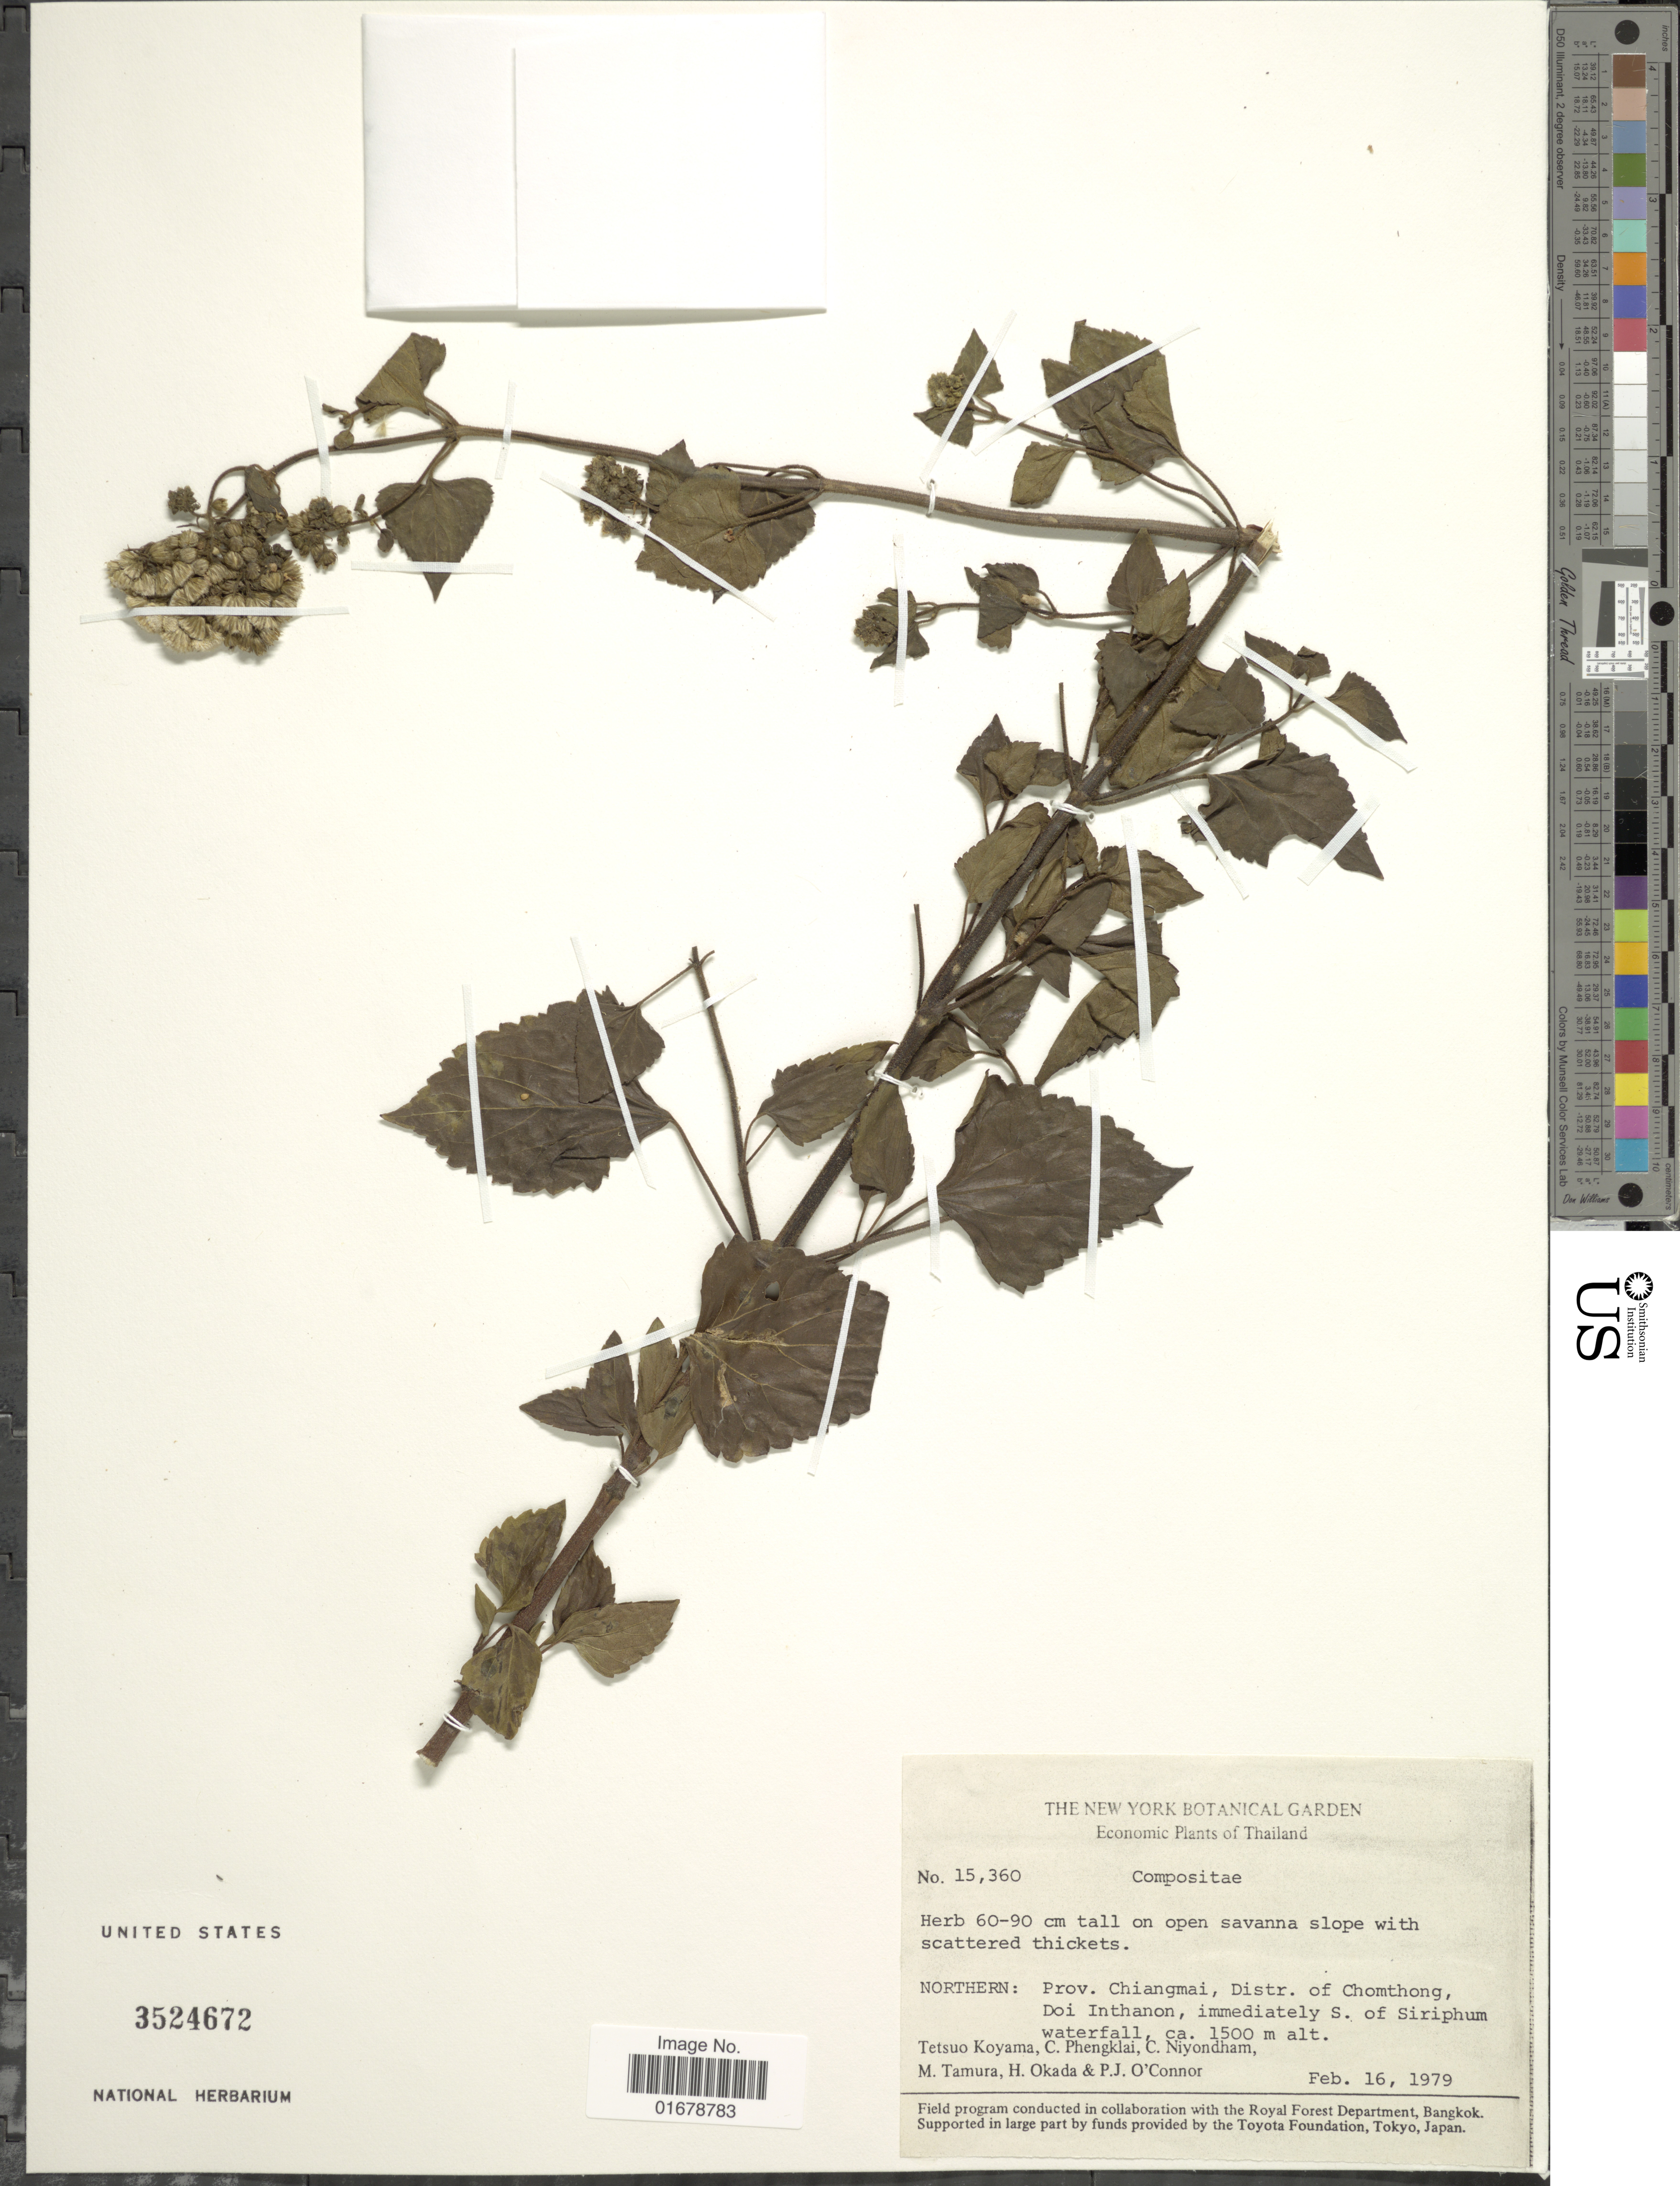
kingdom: Plantae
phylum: Tracheophyta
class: Magnoliopsida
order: Asterales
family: Asteraceae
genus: Ageratina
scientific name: Ageratina adenophora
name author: (Spreng.) R.M. King & H. Rob.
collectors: T. Koyama, C. Phengklai, C. Niyondham, M. Tamura & et al.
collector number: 15360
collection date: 1979-02-16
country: Thailand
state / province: Chiang Mai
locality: Northern: Prov. Chiangmai, Distri. of Chomthong, Doi Inthanon, immediately S. of Siriphum waterfall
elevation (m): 1500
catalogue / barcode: US 3524672